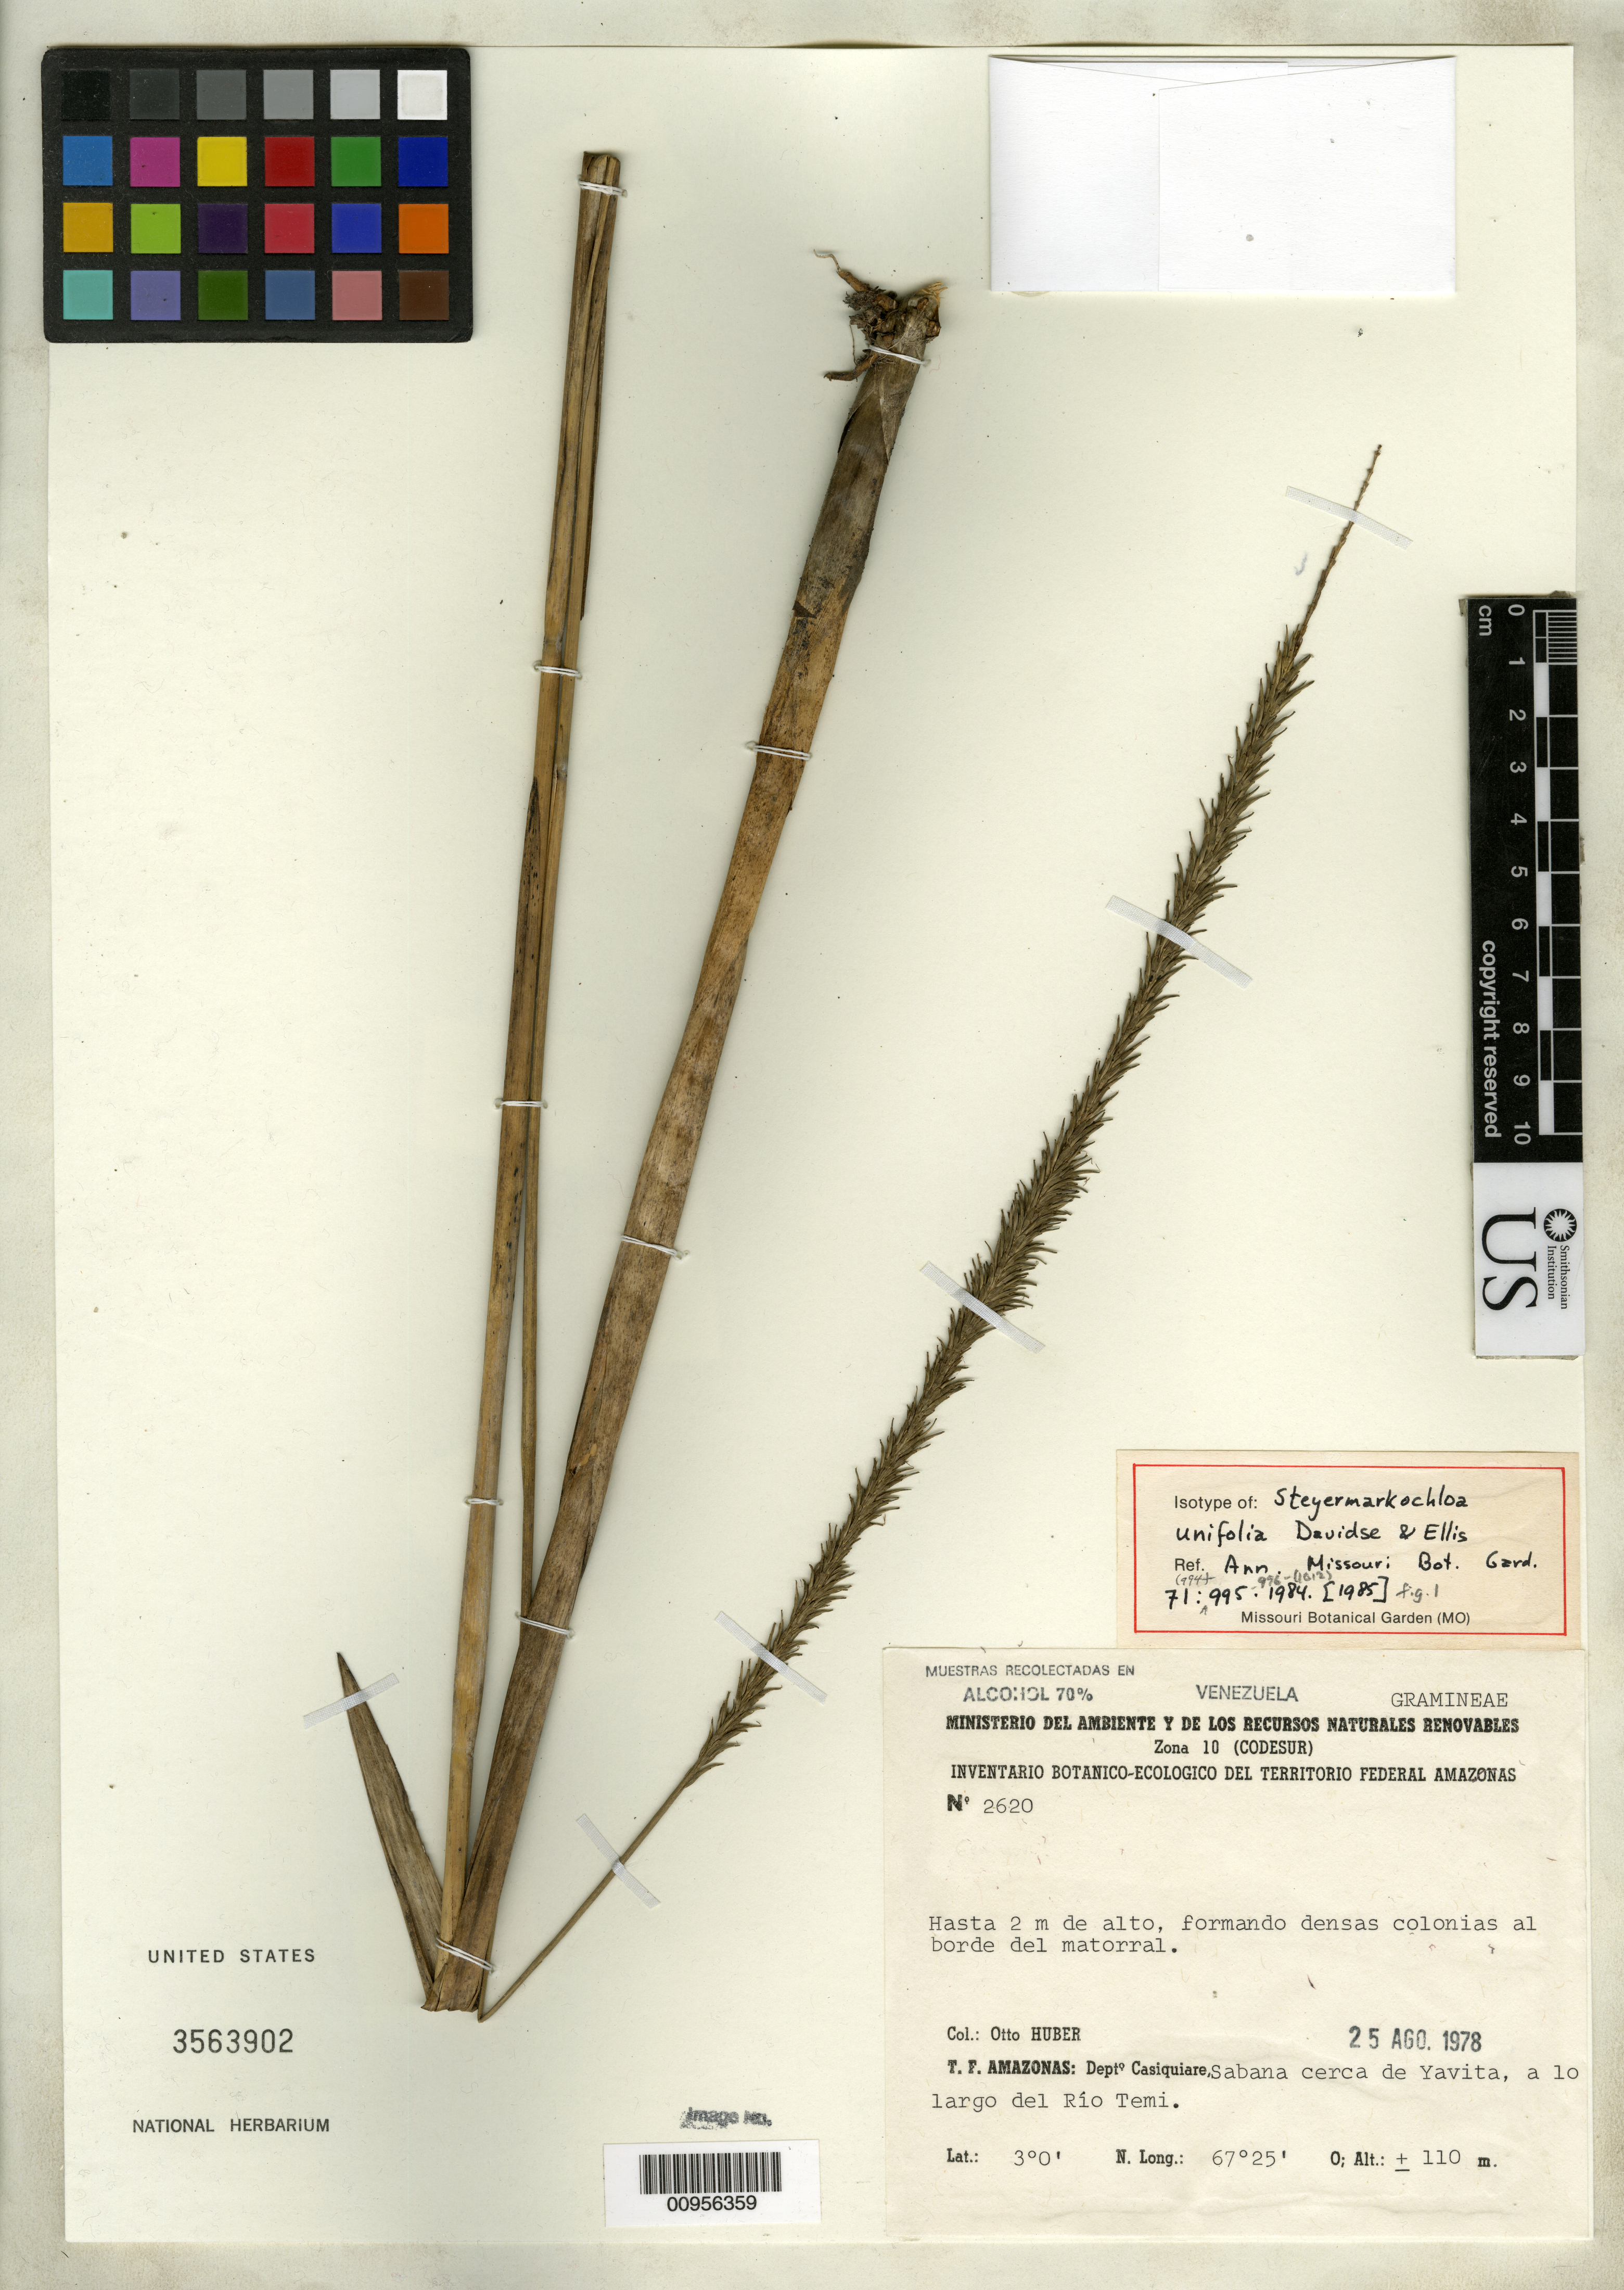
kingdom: Plantae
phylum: Tracheophyta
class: Liliopsida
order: Poales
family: Poaceae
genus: Steyermarkochloa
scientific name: Steyermarkochloa unifolia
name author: Davidse & R.P. Ellis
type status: Isotype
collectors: O. Huber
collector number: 2620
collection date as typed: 25 Aug 1978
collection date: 1978-08-25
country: Venezuela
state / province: Amazonas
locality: T.F. Amazonas: Depto. Casiquiare, Sabana cerca de Yavita, a lo largo del Río Temi.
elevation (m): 110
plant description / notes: Currently accepted name as cited by Judziewicz, Ann. Missouri Bot. Gard. 77: 204 (1990).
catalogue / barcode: US 3563902